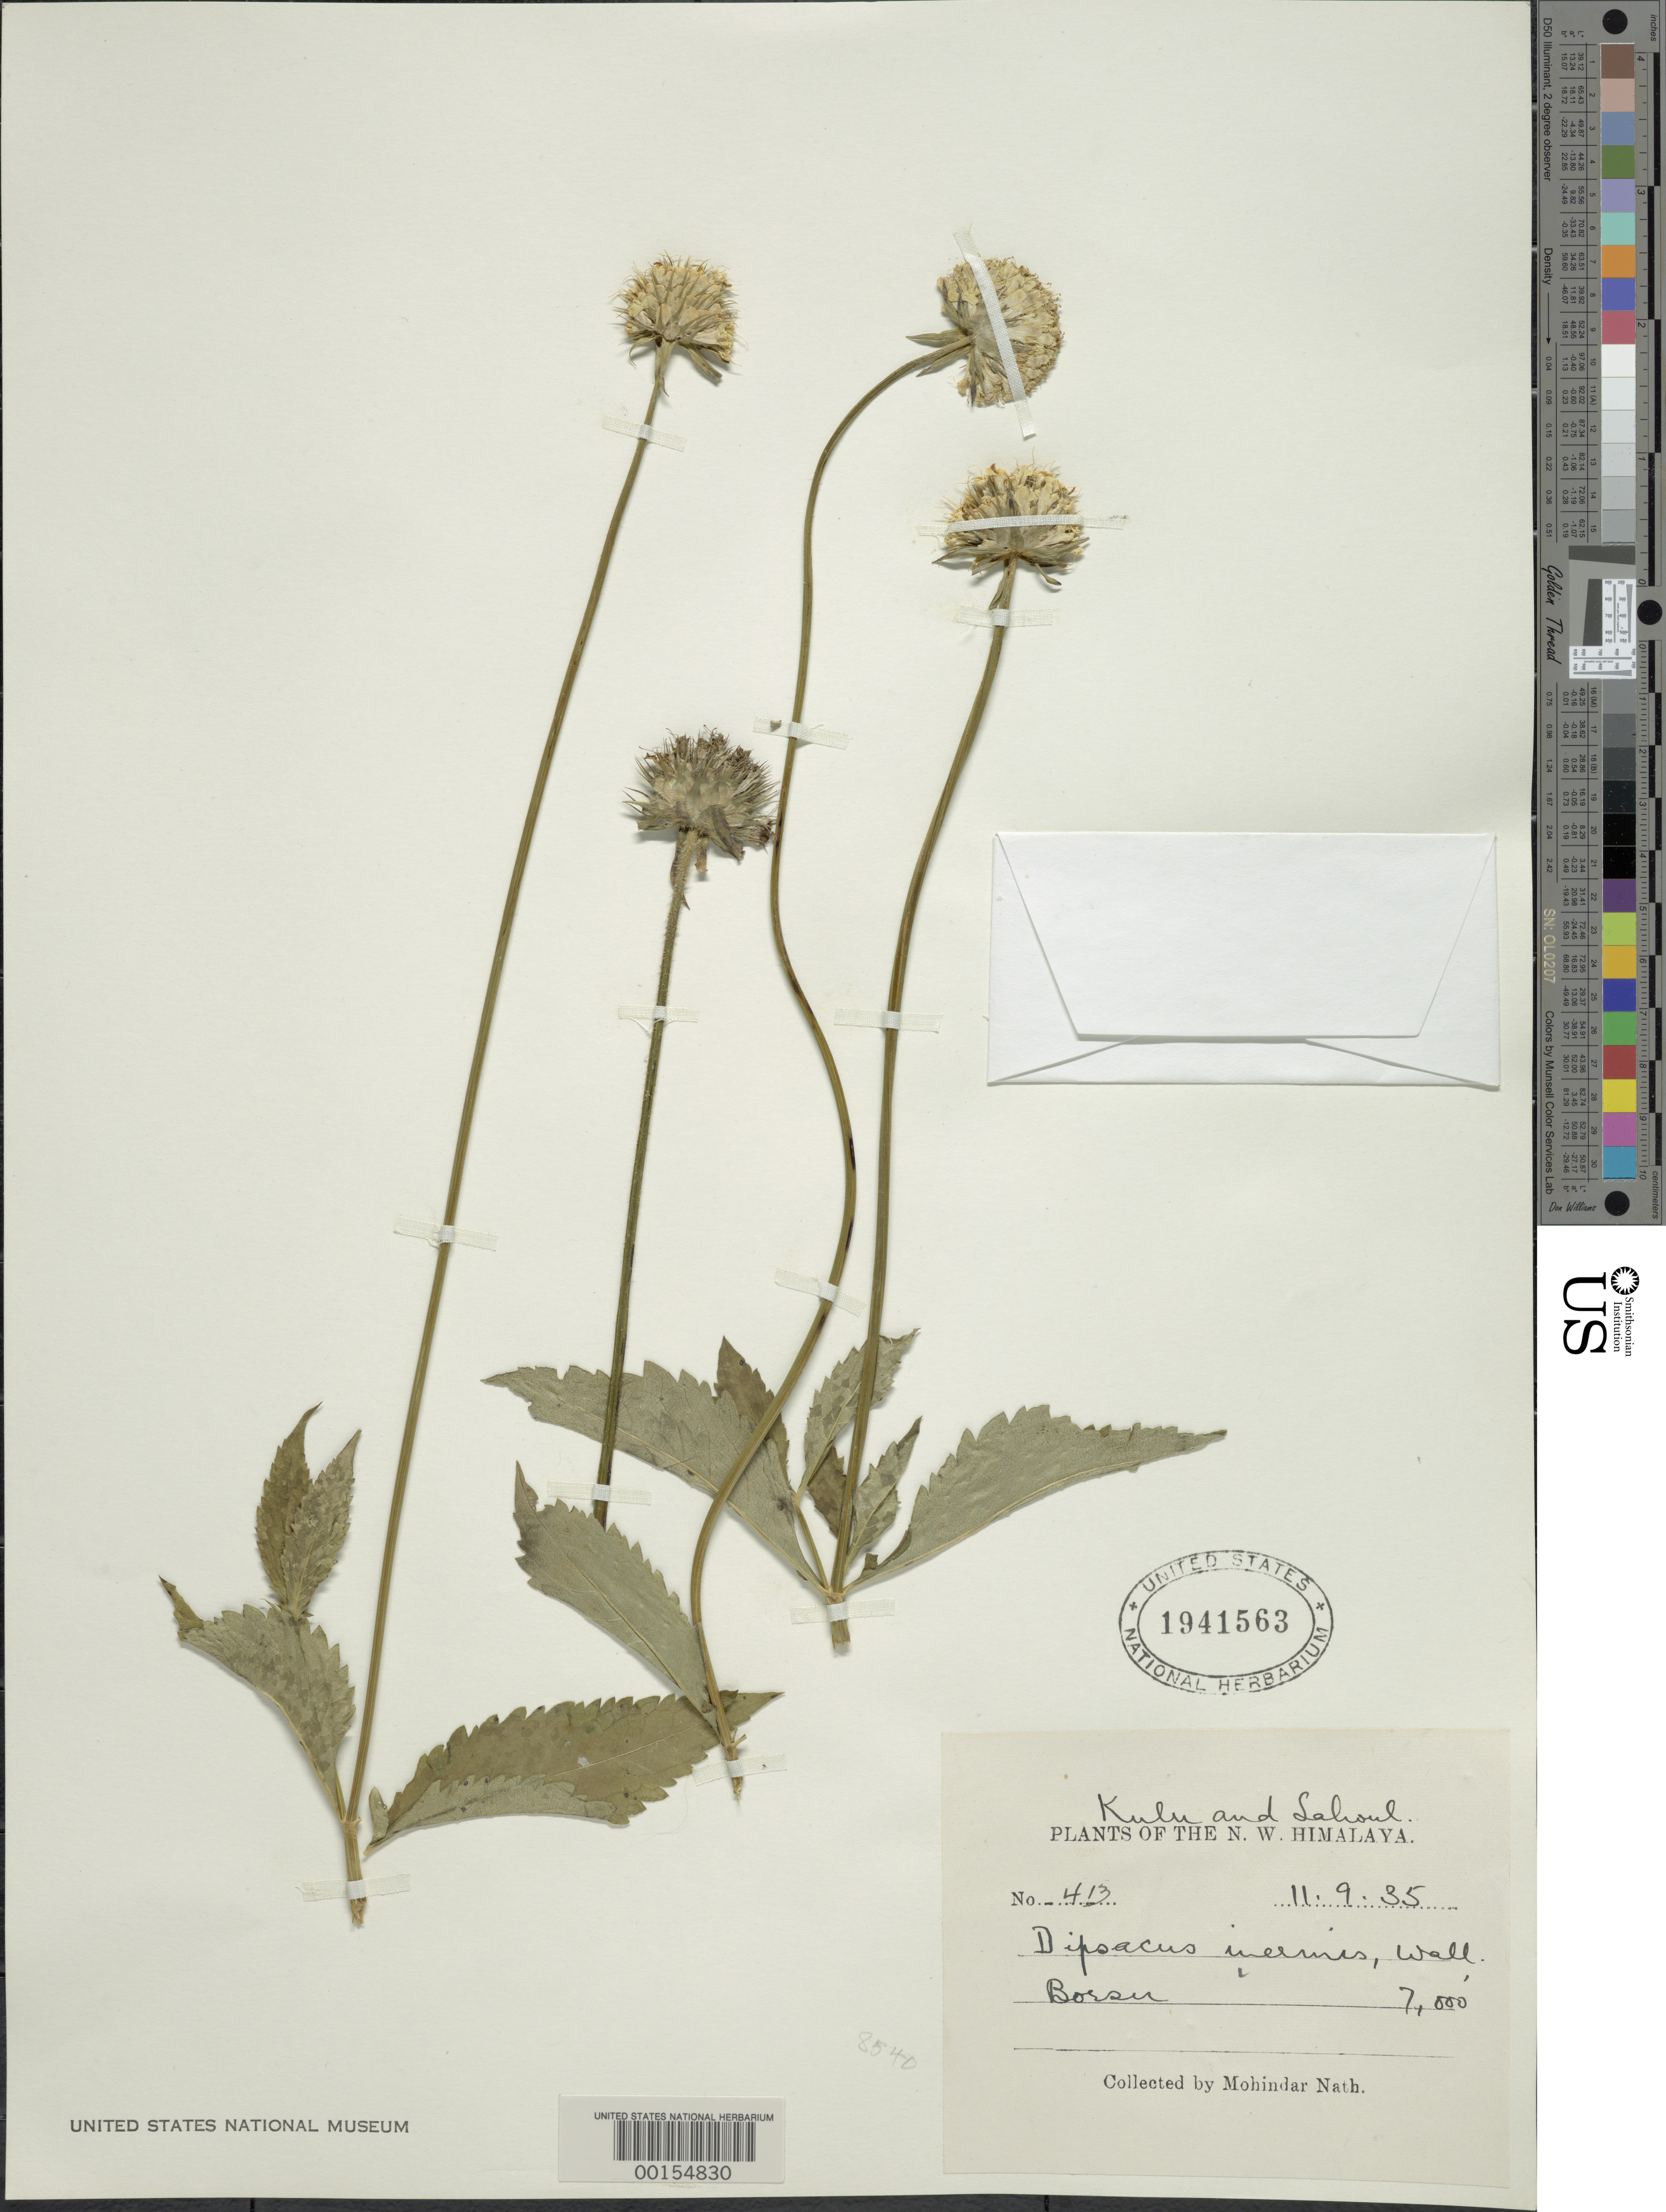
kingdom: Plantae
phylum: Tracheophyta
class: Magnoliopsida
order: Dipsacales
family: Caprifoliaceae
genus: Dipsacus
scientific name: Dipsacus inermis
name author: Wall.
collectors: M. Nath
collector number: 413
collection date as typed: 11 Sep 1935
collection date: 1935-09-11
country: India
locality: Borsu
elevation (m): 2134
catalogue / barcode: US 1941563